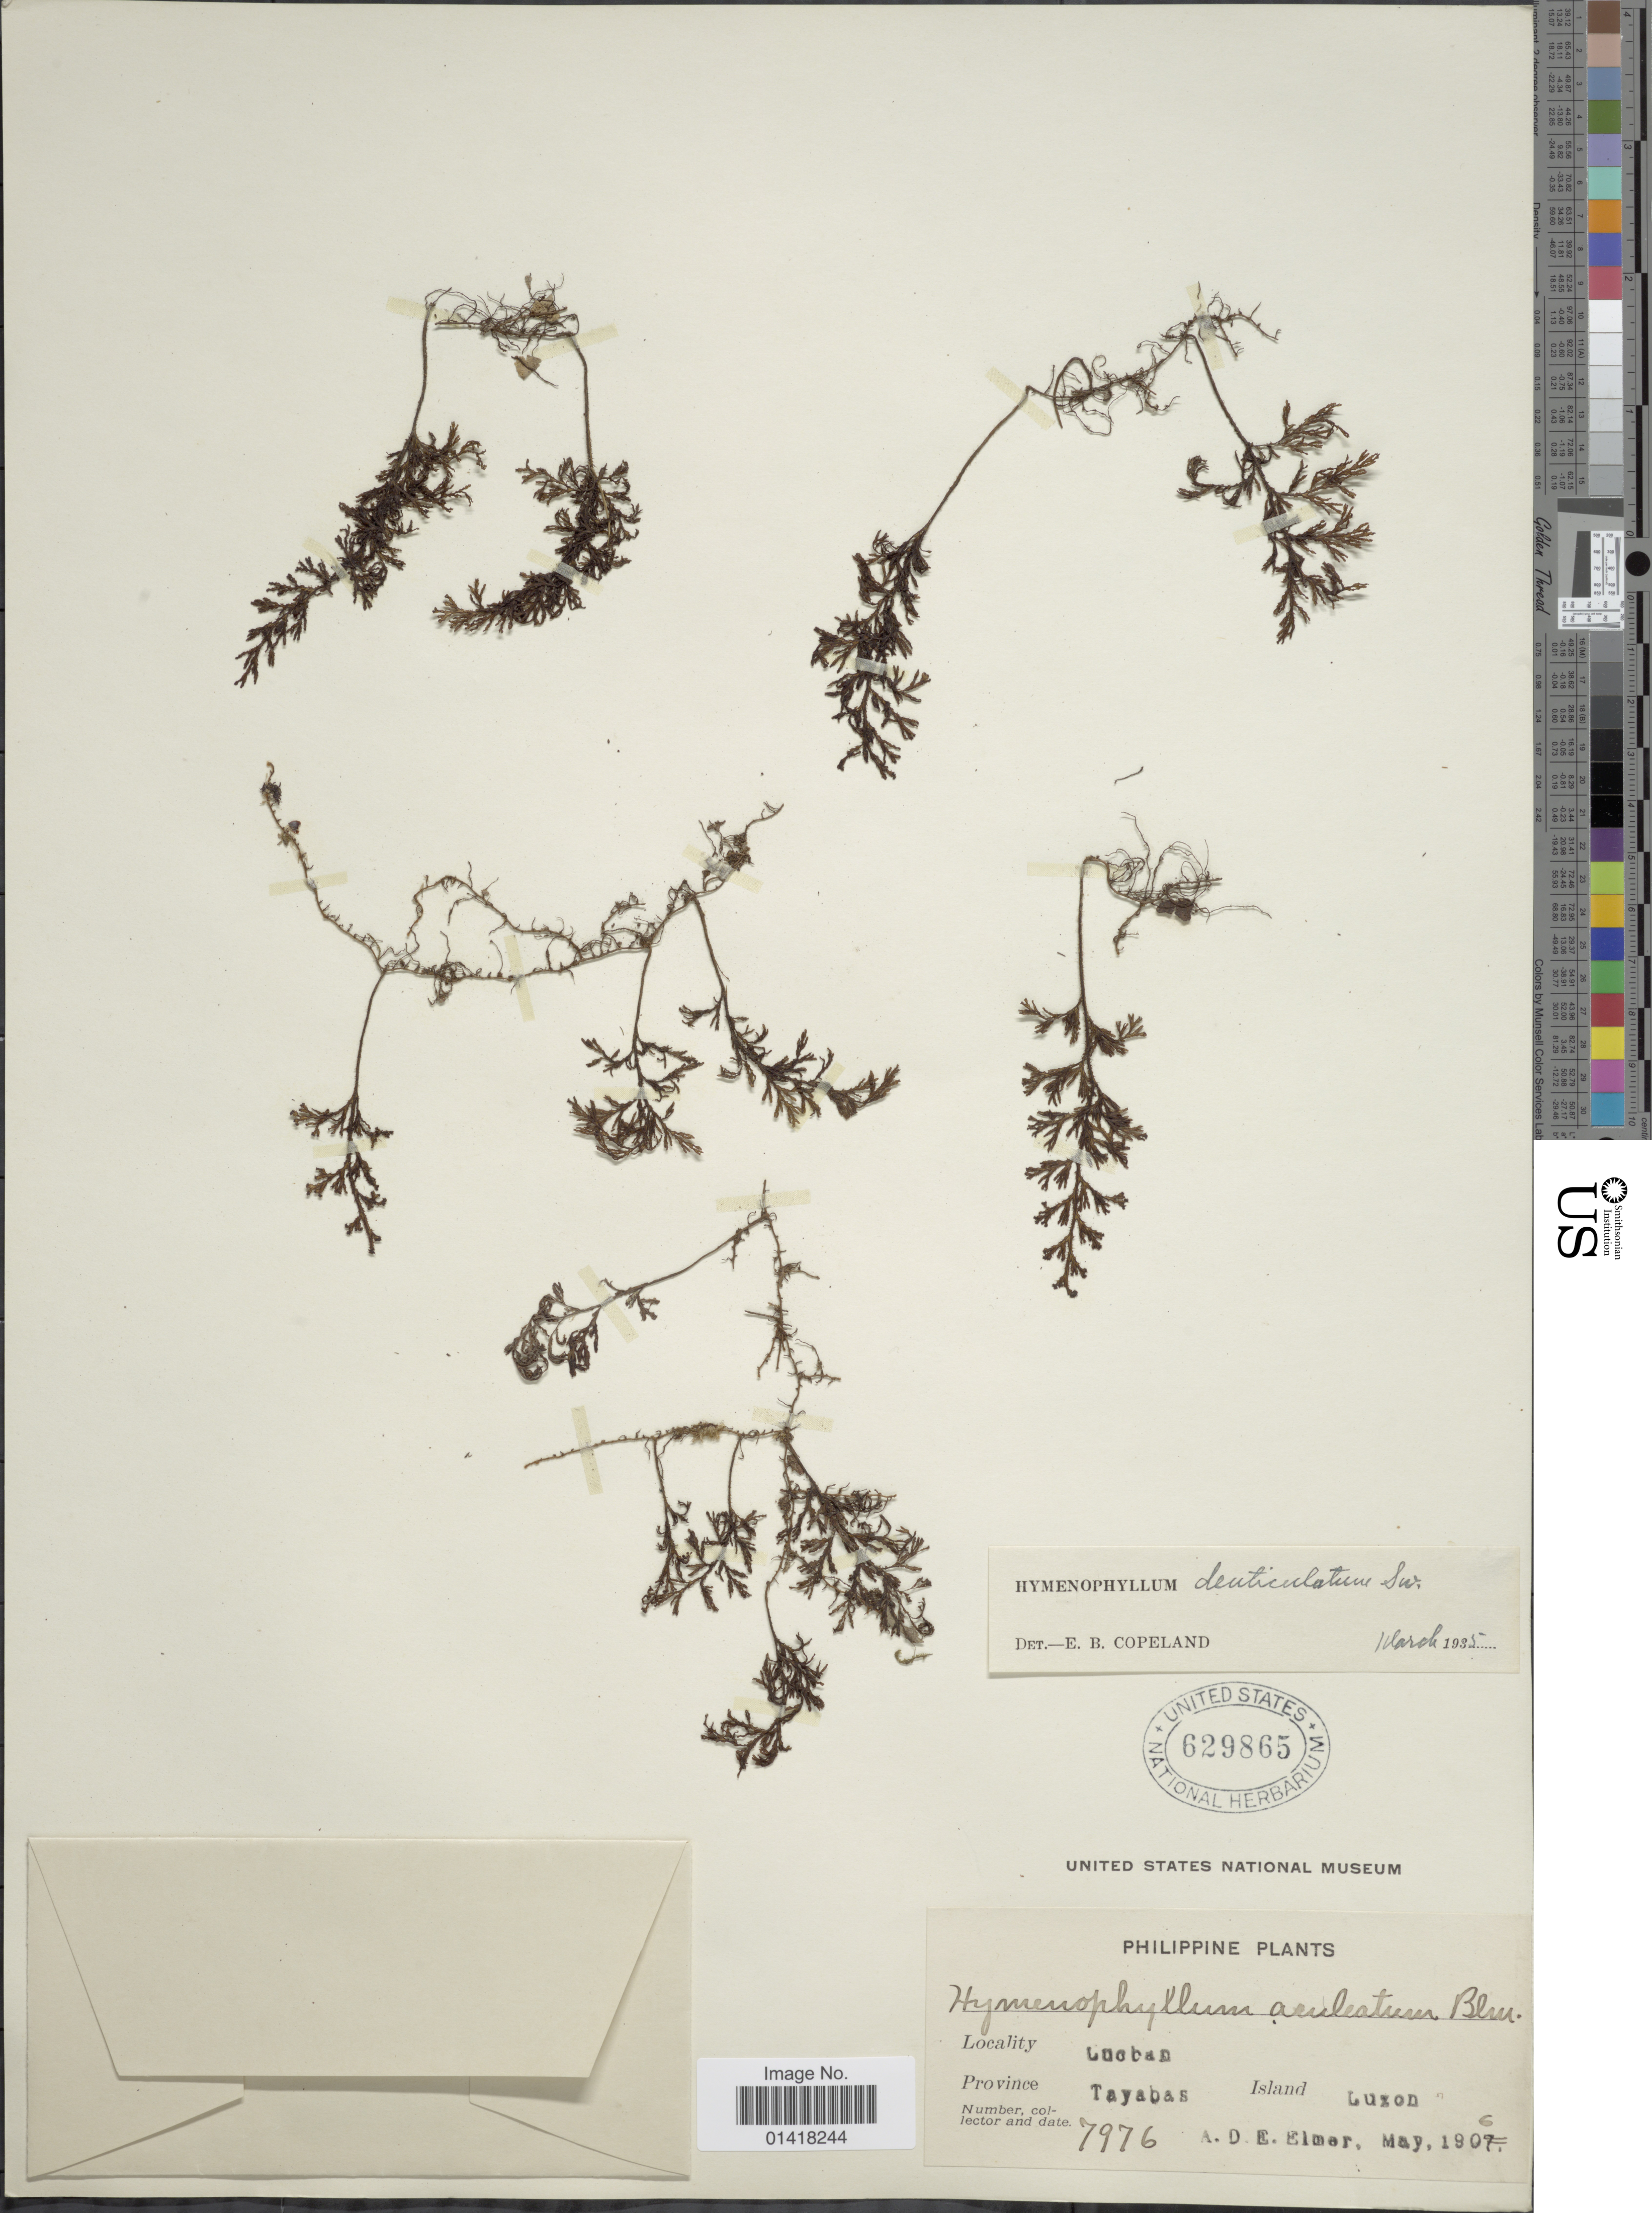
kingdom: Plantae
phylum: Tracheophyta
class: Polypodiopsida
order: Hymenophyllales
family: Hymenophyllaceae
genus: Hymenophyllum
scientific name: Hymenophyllum denticulatum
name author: Sw.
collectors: A. D. E. Elmer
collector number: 7976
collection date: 1906-05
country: Philippines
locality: Philippinem Lucban, Tayabas Island Luzon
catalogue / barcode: US 629865